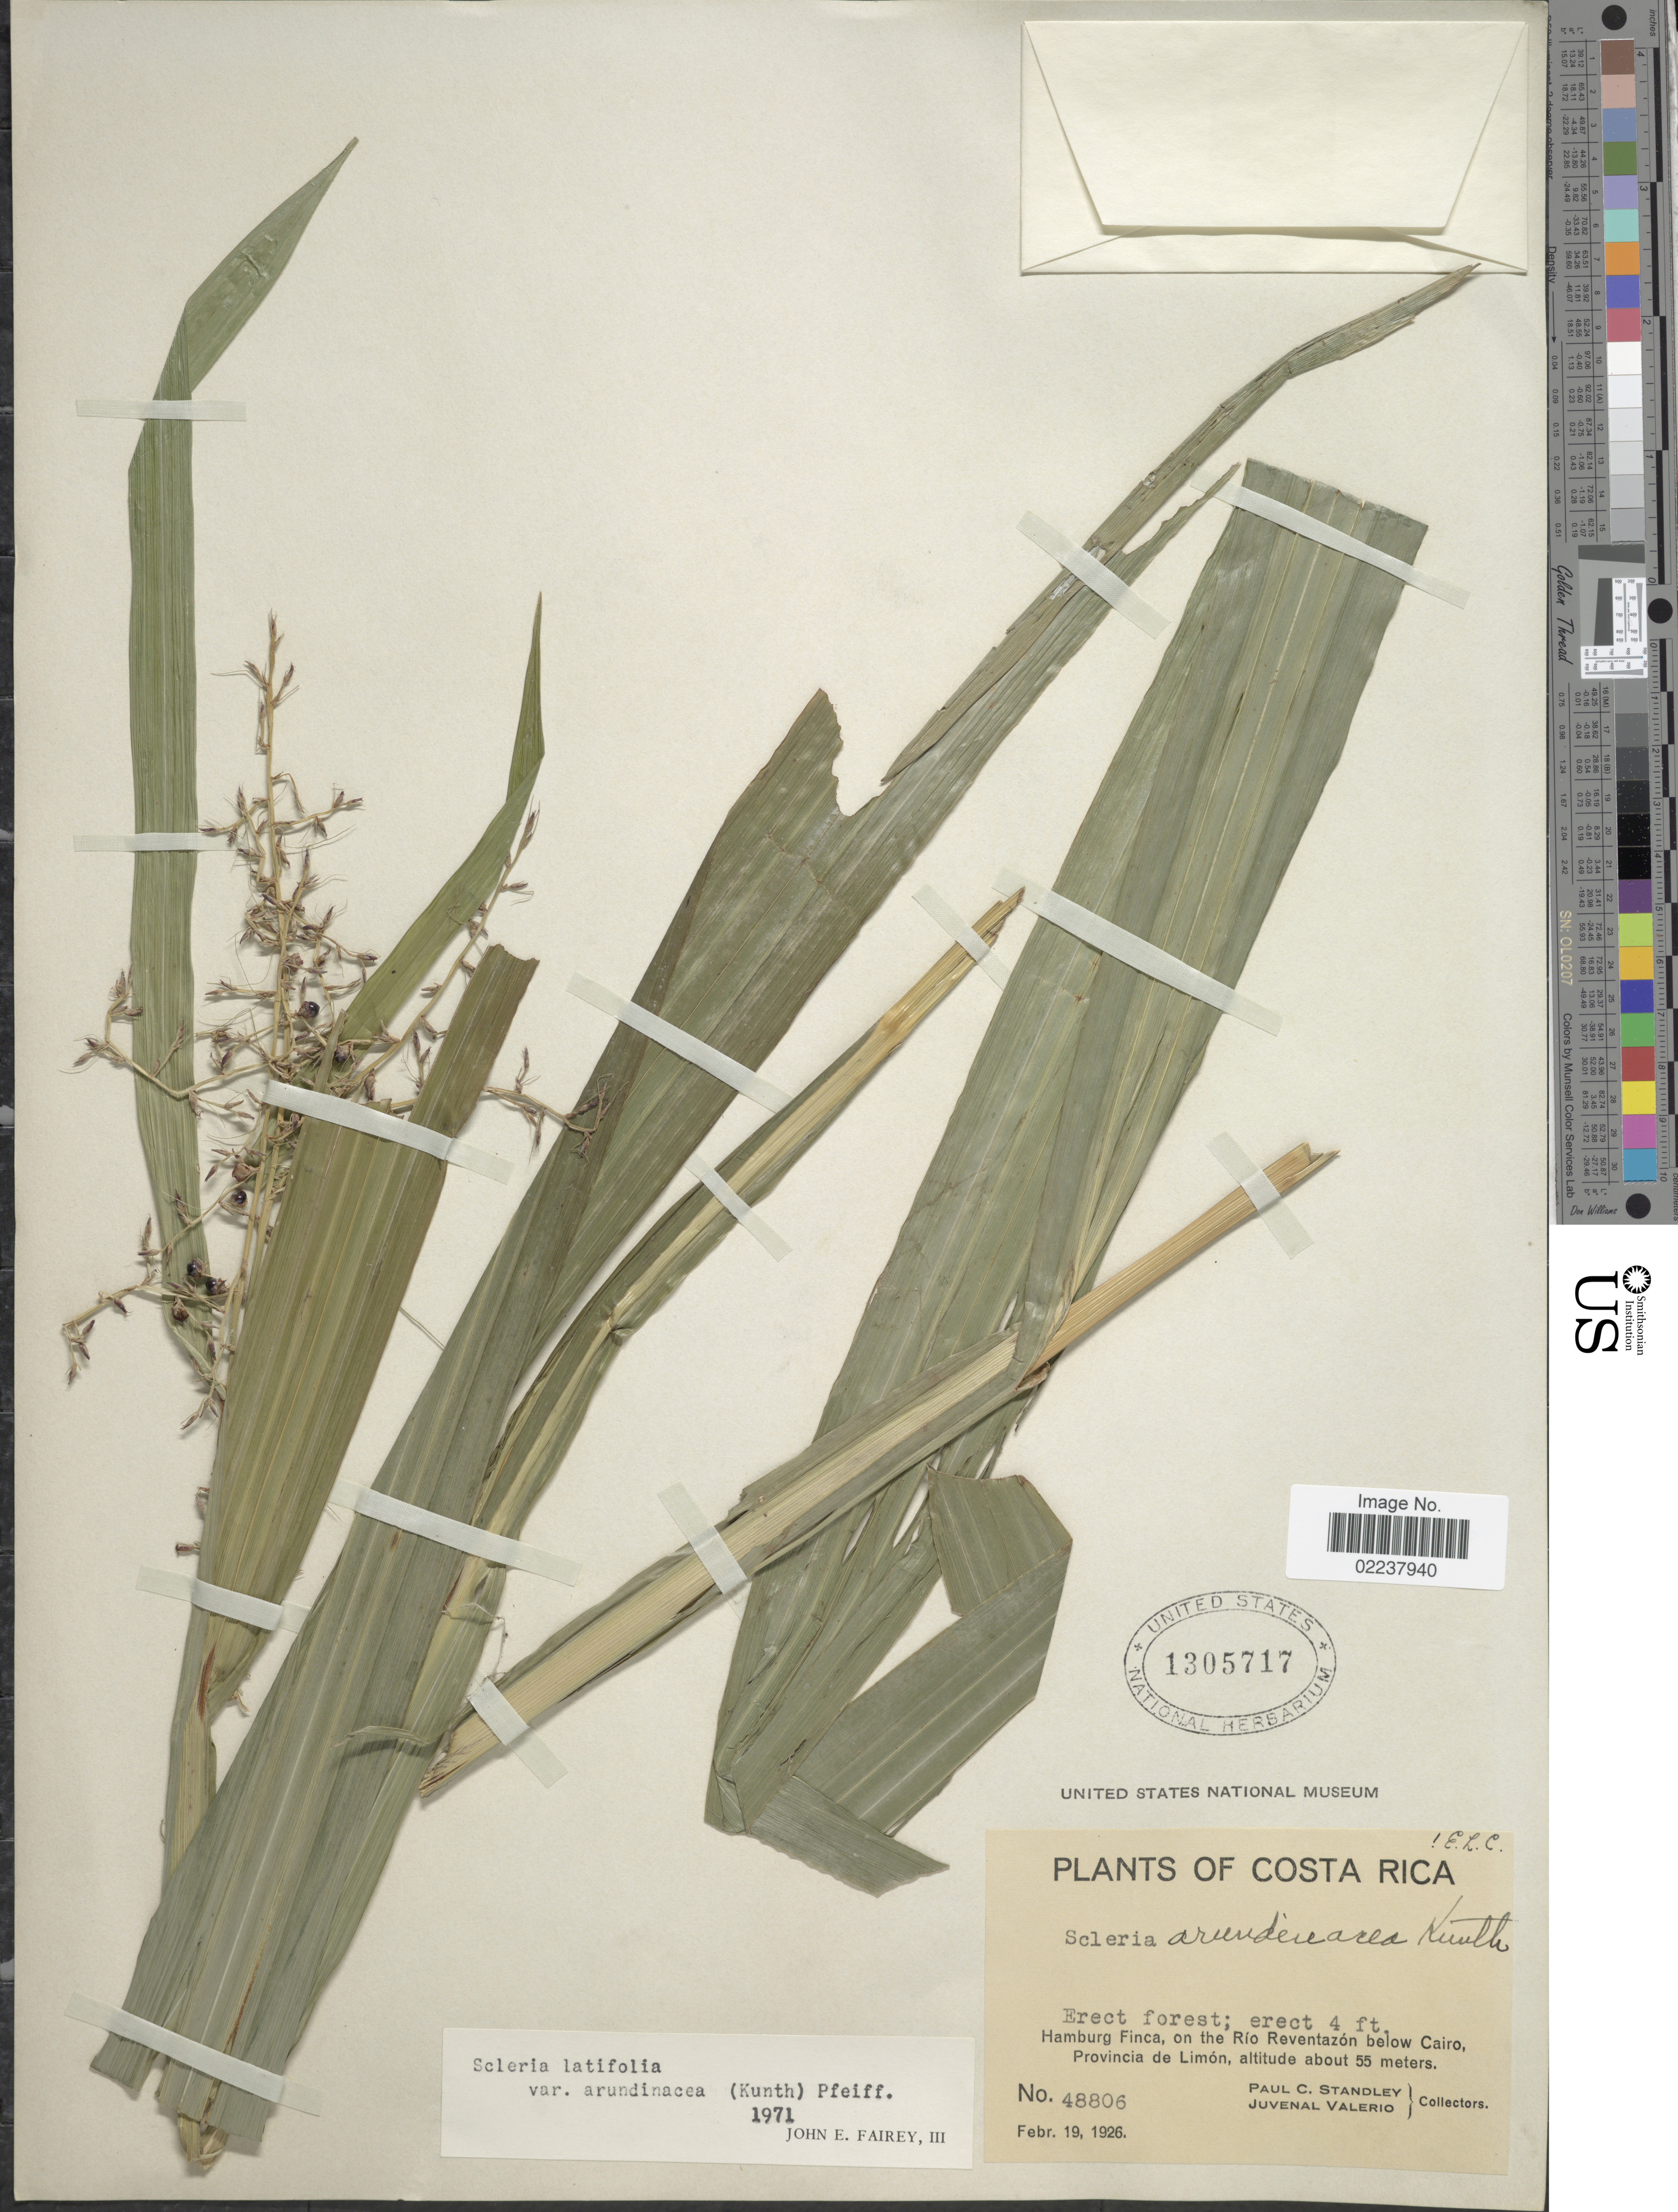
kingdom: Plantae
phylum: Tracheophyta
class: Liliopsida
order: Poales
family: Cyperaceae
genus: Scleria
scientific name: Scleria latifolia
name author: Sw.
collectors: P. C. Standley & J. Valerio R.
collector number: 48806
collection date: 1926-02-19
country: Costa Rica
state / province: Limón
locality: Hamburg Finca, on the Rio Reventazon below Cairo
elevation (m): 55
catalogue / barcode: US 1305717